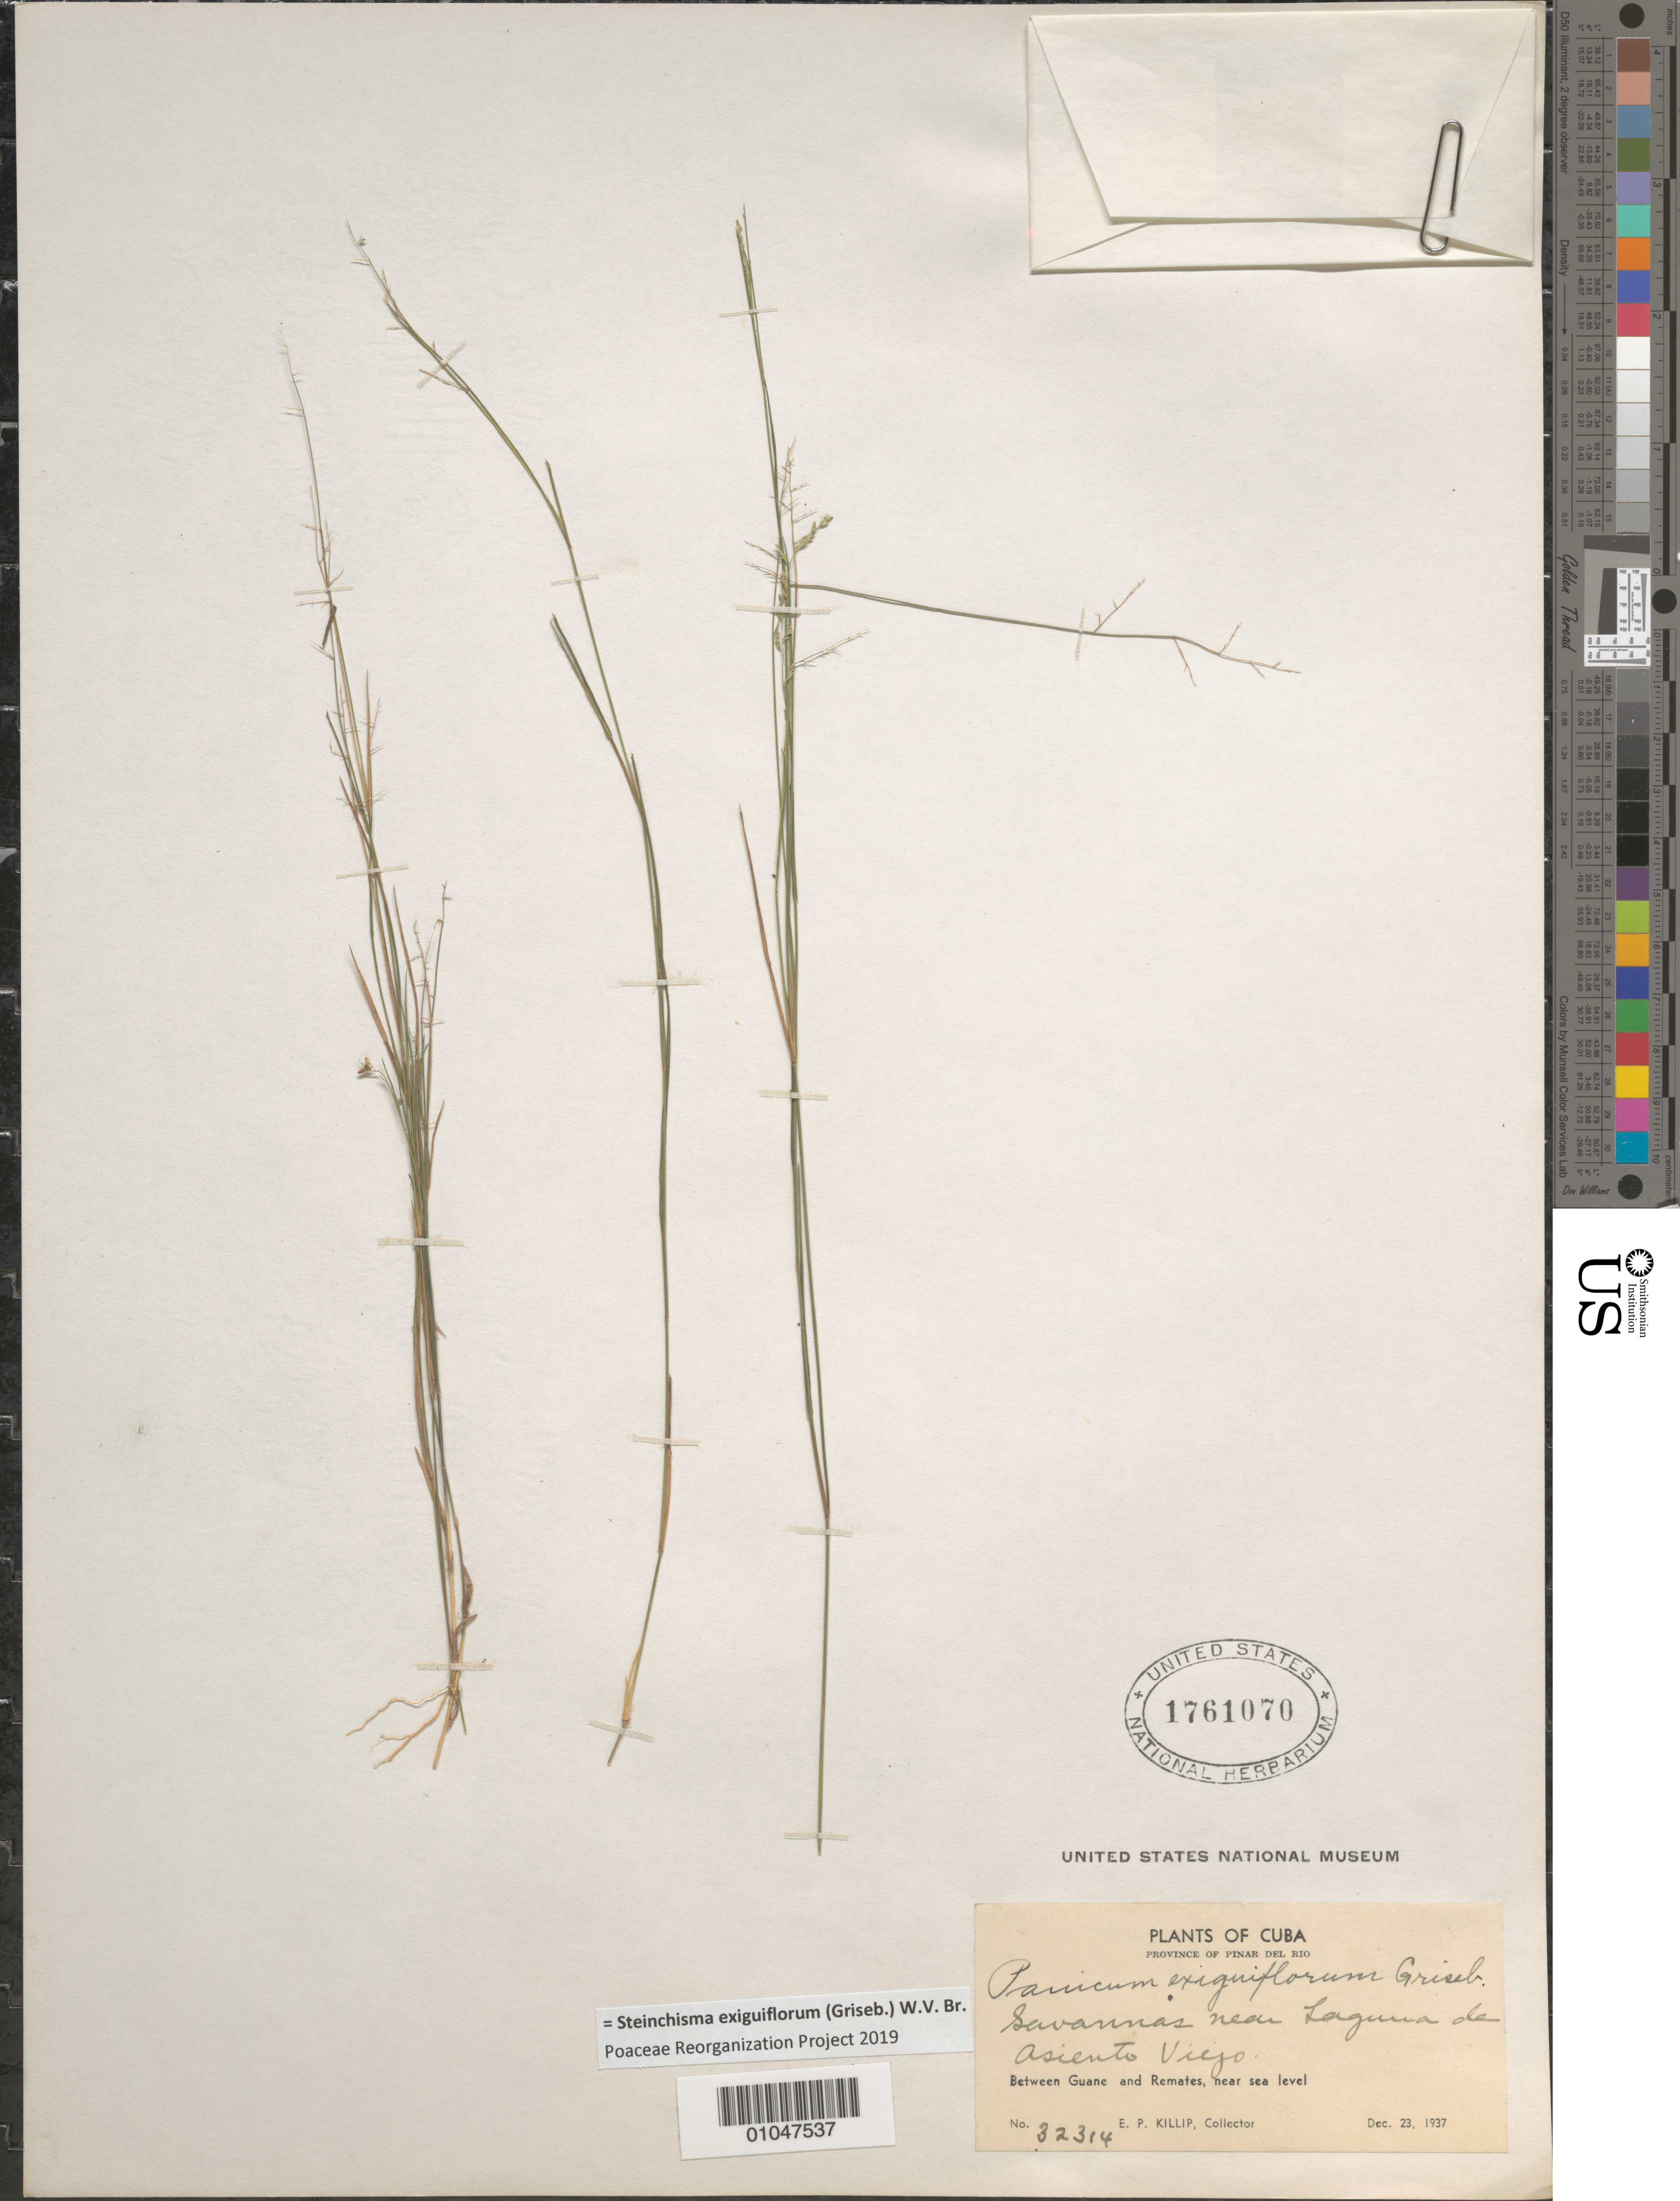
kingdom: Plantae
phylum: Tracheophyta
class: Liliopsida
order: Poales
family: Poaceae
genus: Panicum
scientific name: Panicum exiguiflorum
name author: Griseb.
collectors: E. P. Killip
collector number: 32314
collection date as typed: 23 Dec 1937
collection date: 1937-12-23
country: Cuba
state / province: Pinar del Rio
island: Cuba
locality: Savannas near Laguna de Asiento Viego, between Guane and remates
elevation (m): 0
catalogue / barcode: US 1761070